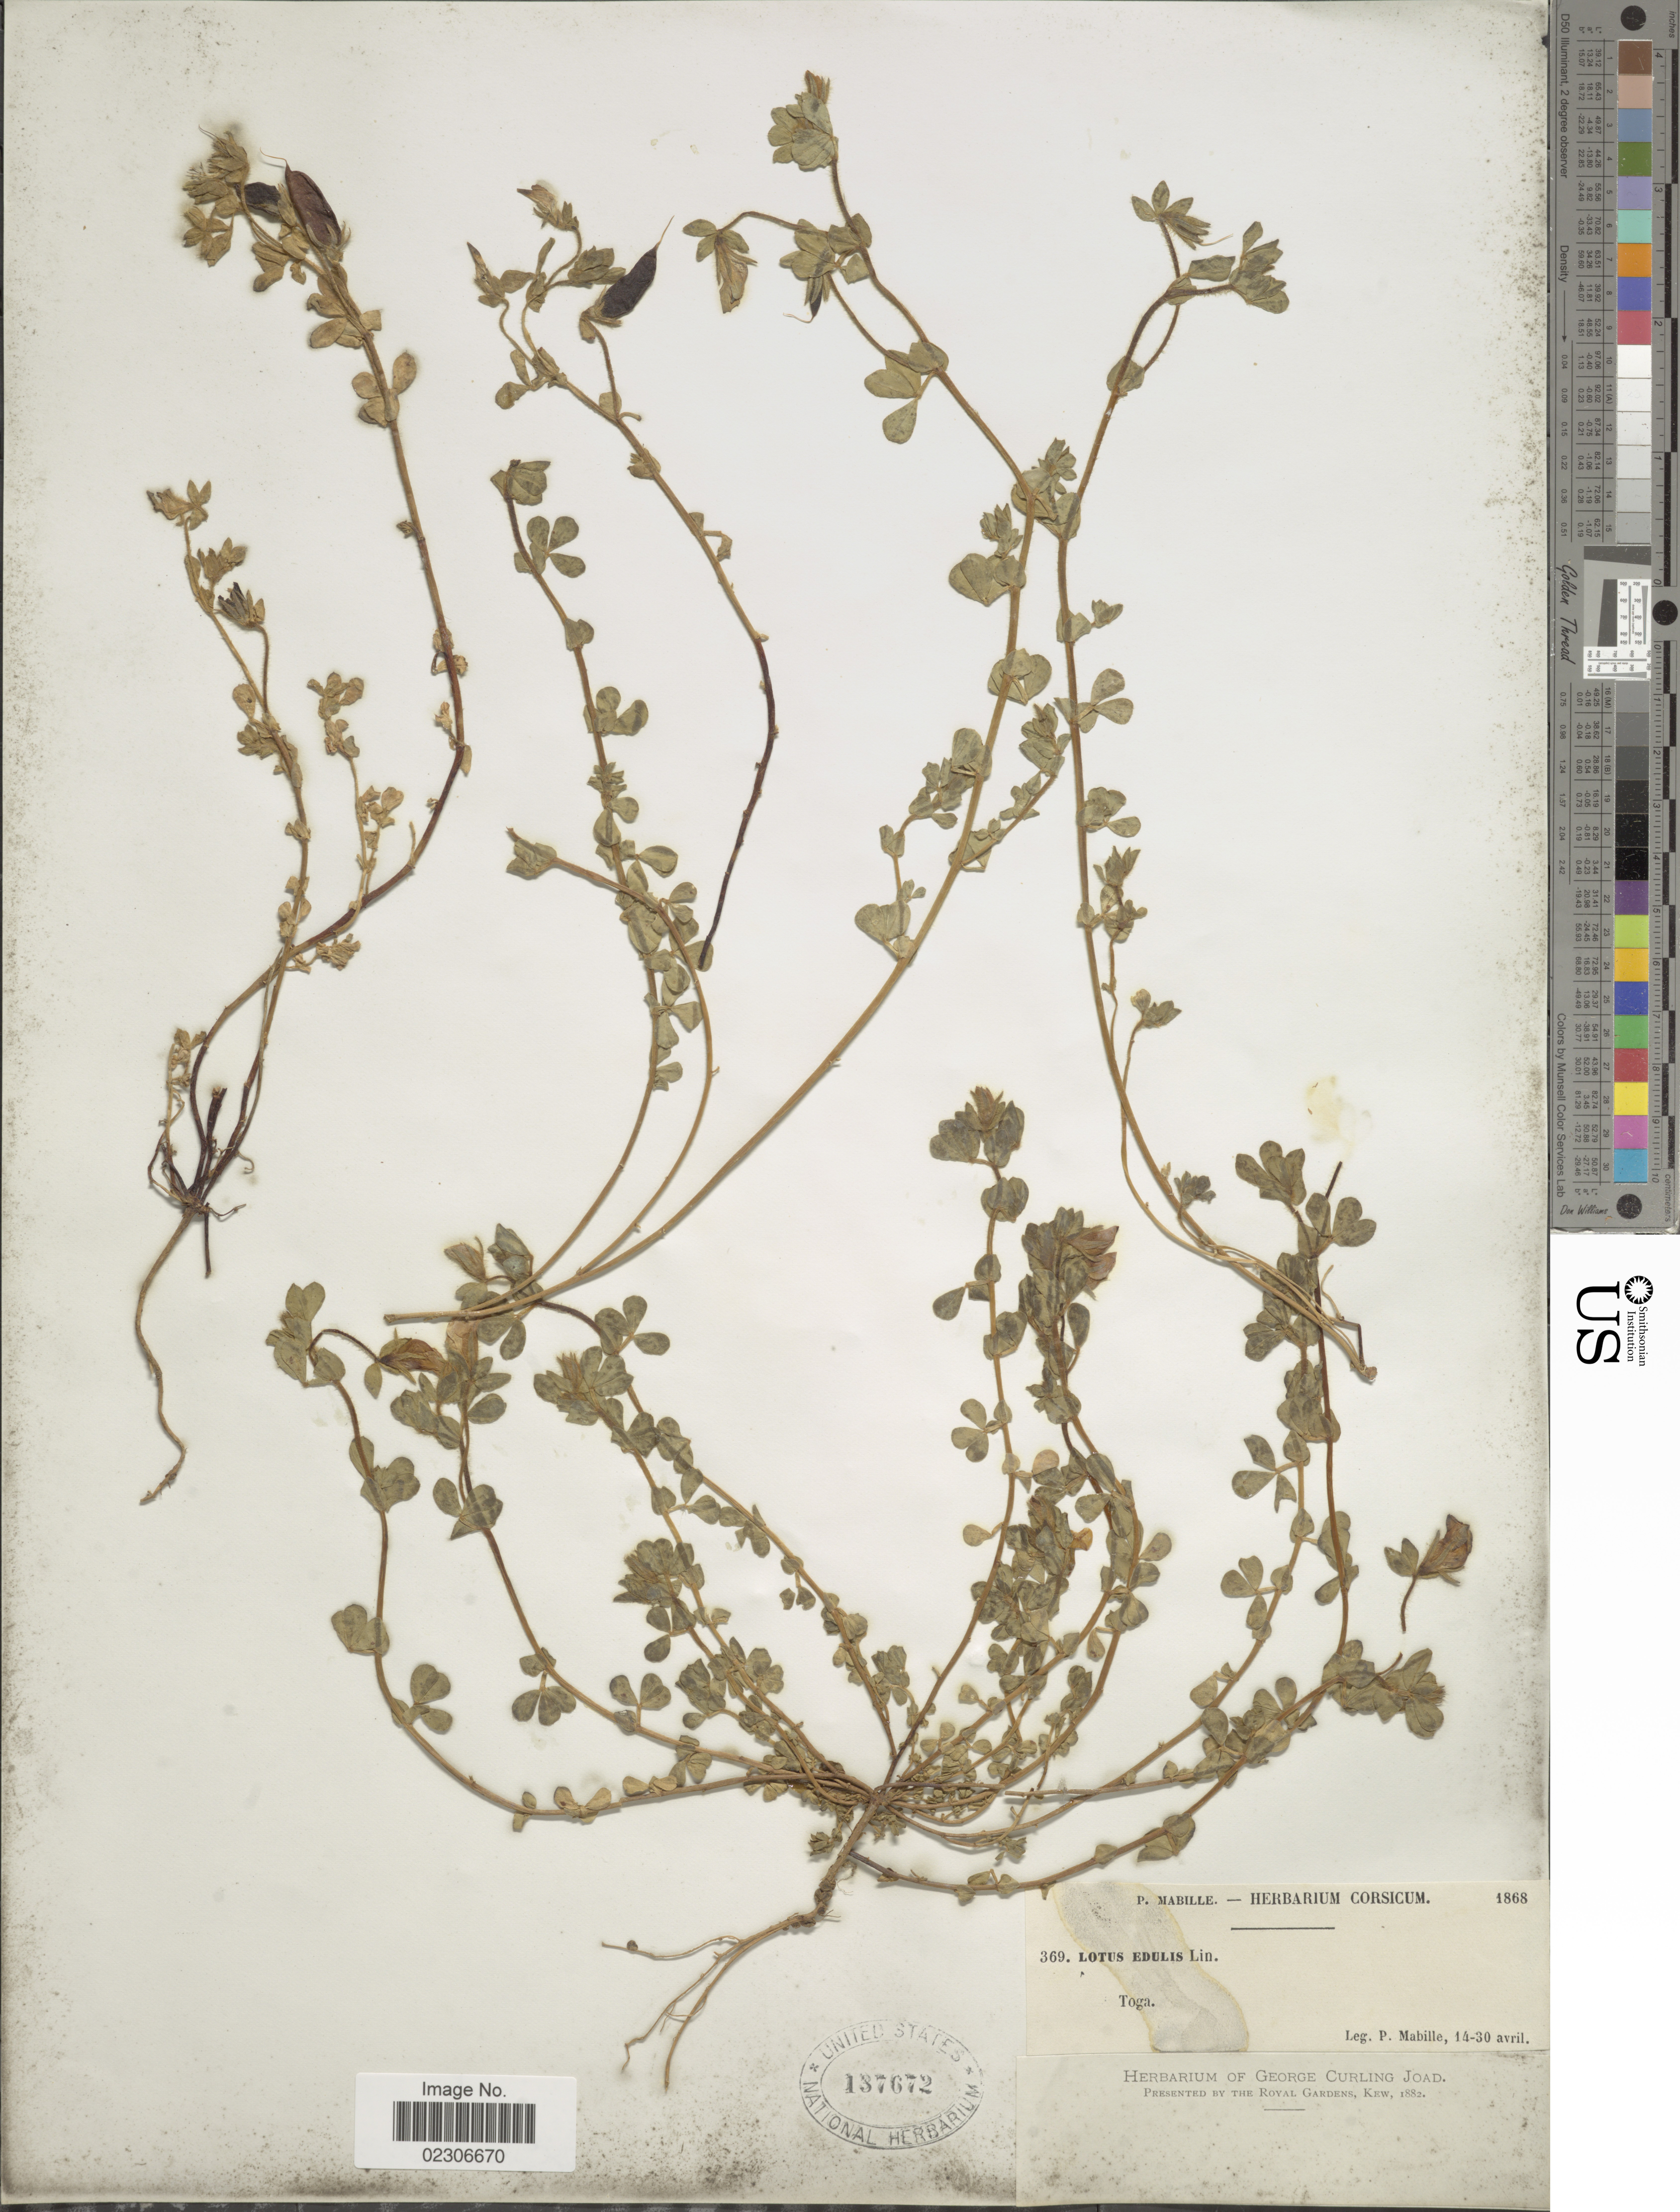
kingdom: Plantae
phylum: Tracheophyta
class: Magnoliopsida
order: Fabales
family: Fabaceae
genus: Lotus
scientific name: Lotus edulis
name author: L.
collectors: P. Mabille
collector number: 369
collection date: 1868-04-14/1868-04-30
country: France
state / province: Corsica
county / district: Haute-Corse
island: Corse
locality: Toga, Corsica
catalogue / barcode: US 137672